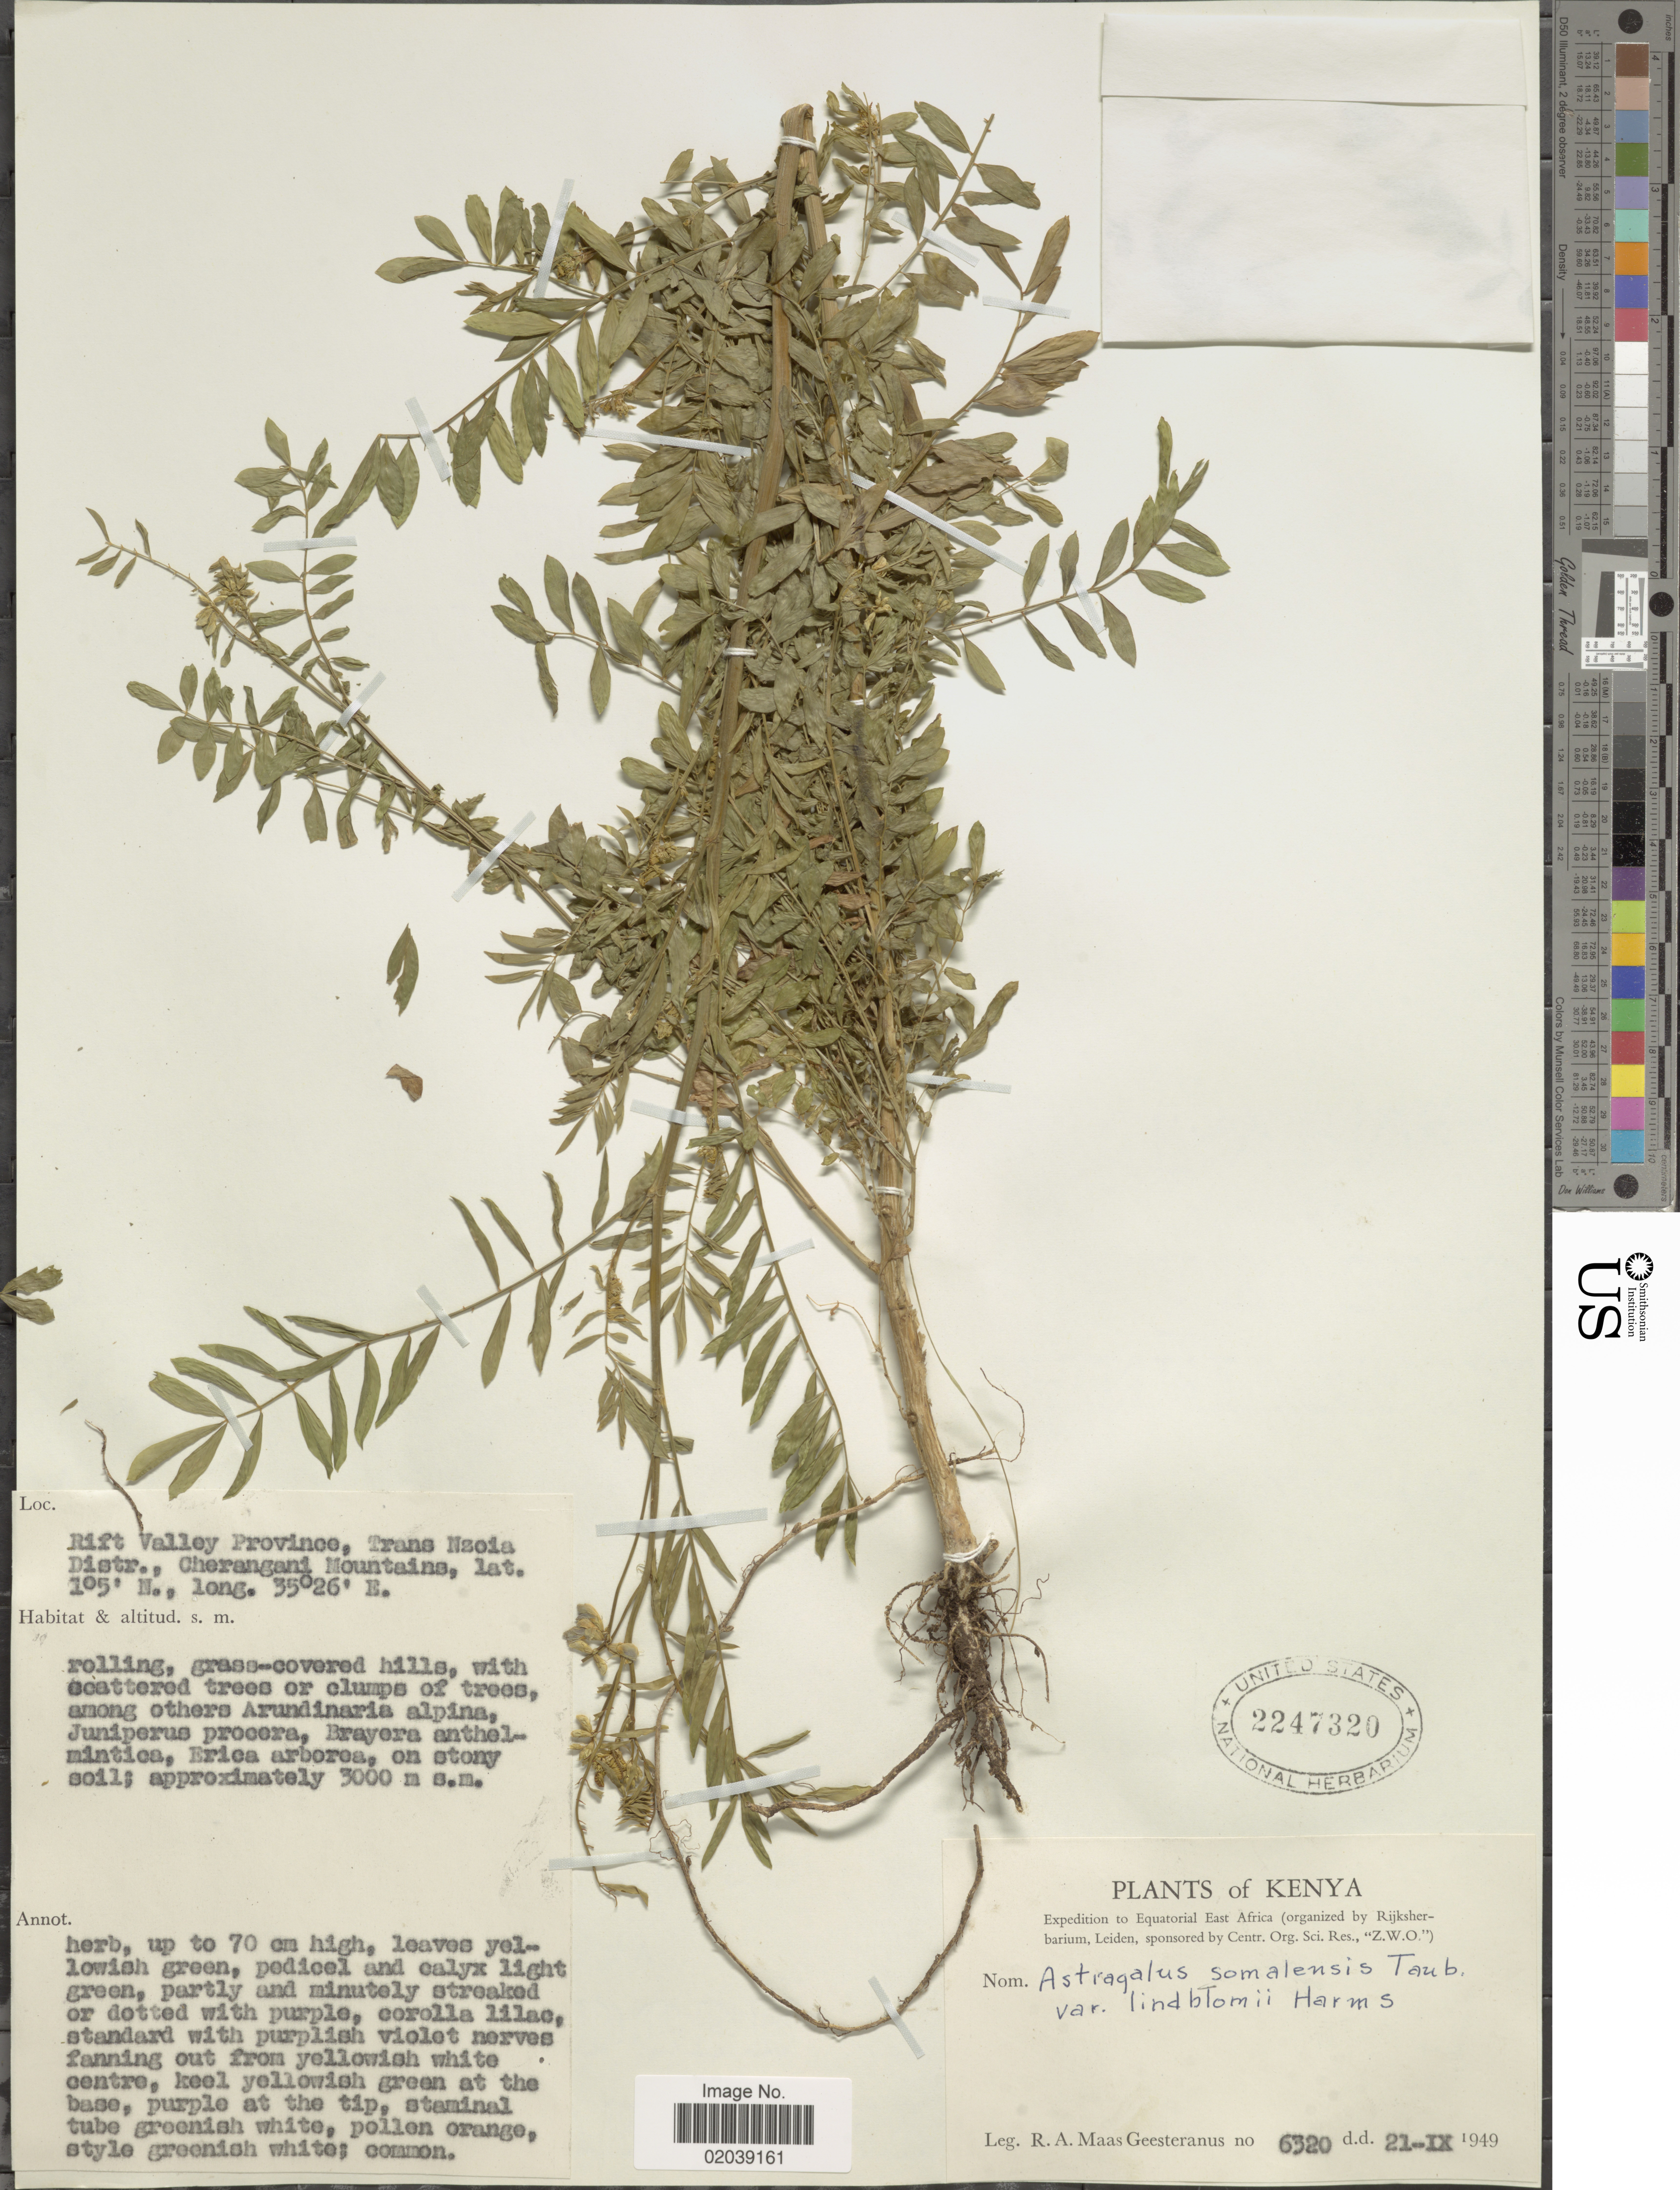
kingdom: Plantae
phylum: Tracheophyta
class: Magnoliopsida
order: Fabales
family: Fabaceae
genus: Astragalus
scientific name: Astragalus somalensis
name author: Taub. ex Harms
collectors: R. A. Maas Geesteranus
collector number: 6320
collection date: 1949-09-21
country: Kenya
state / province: Trans Nzoia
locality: Rift Valley Province, Trans Nzoia Distr., Cherangani Mountains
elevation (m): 3000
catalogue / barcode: US 2247320